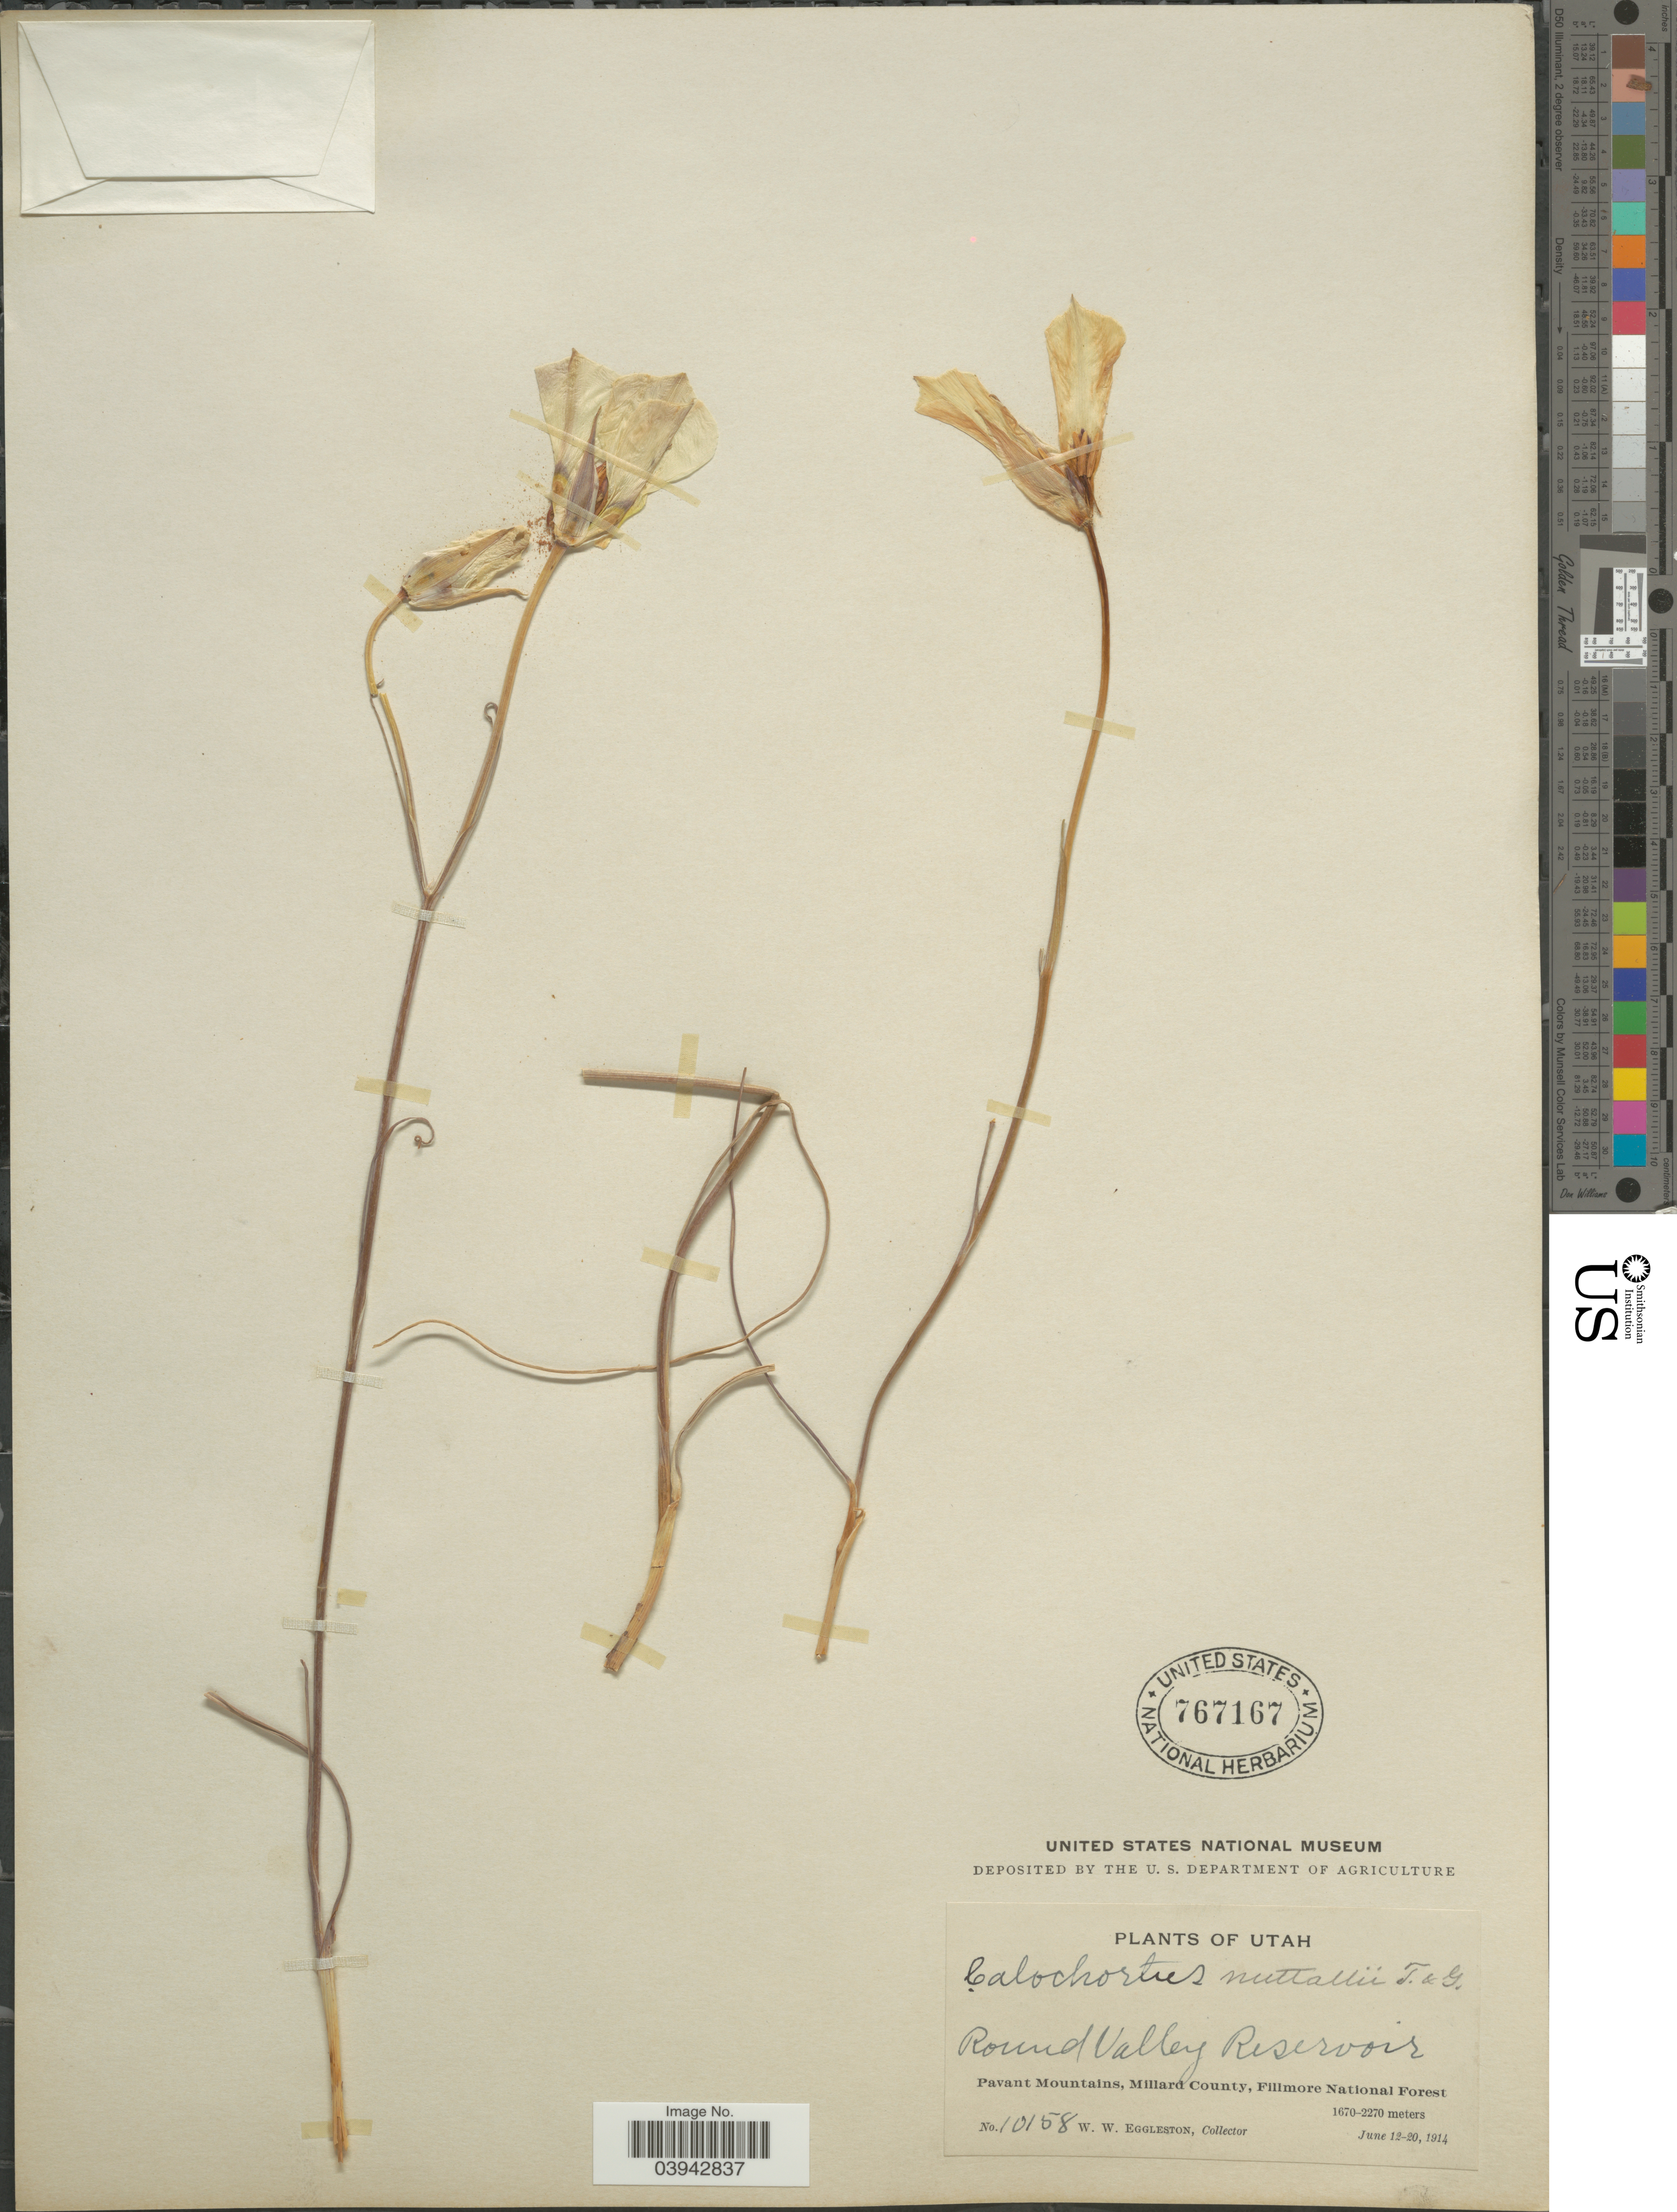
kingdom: Plantae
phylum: Tracheophyta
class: Liliopsida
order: Liliales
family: Liliaceae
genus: Calochortus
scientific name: Calochortus nuttallii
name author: Torr.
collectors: W. W. Eggleston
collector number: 10158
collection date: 1914-06-12/1914-06-20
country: United States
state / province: Utah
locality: Round Valley Reservoir. Pavant Mountains, Millard County, Fillmore National Forest.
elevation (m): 1670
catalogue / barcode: US 767167